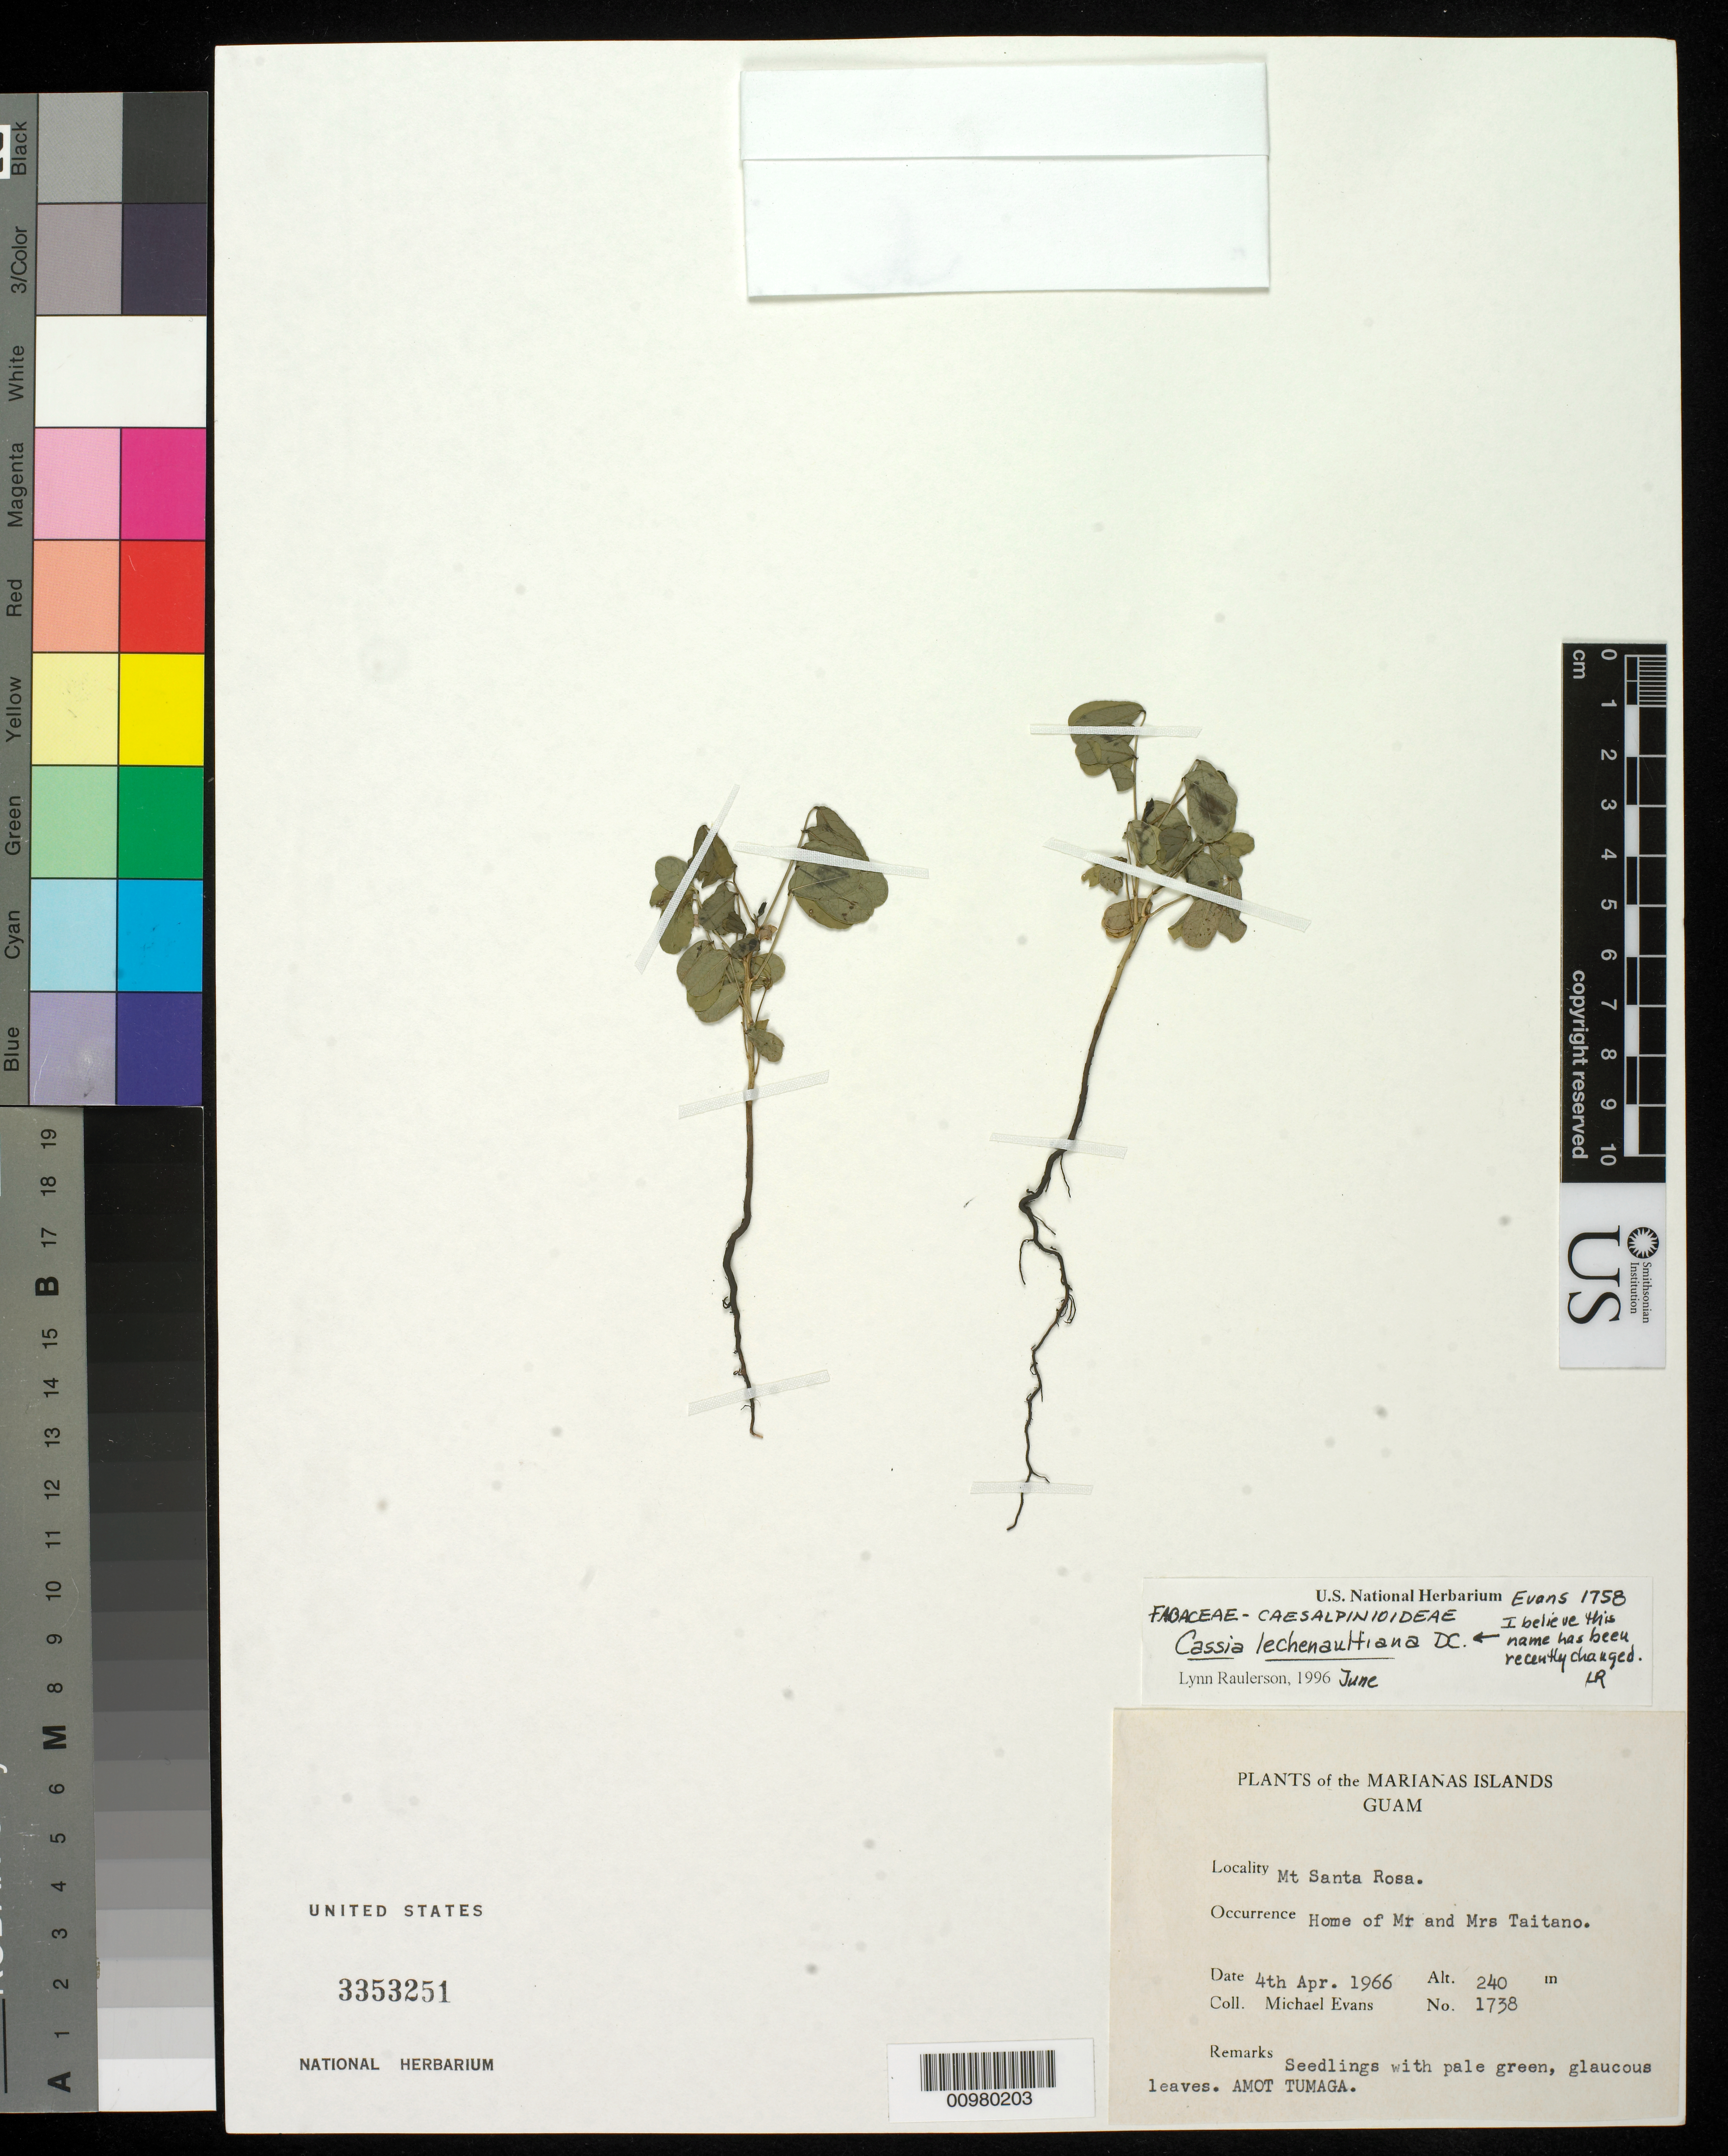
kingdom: Plantae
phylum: Tracheophyta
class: Magnoliopsida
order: Fabales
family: Fabaceae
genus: Senna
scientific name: Senna sp.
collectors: M. Evans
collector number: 1738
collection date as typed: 01 Apr 1966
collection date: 1966-04-01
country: Guam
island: Guam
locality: Mt Santa Rosa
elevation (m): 240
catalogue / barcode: US 3353251